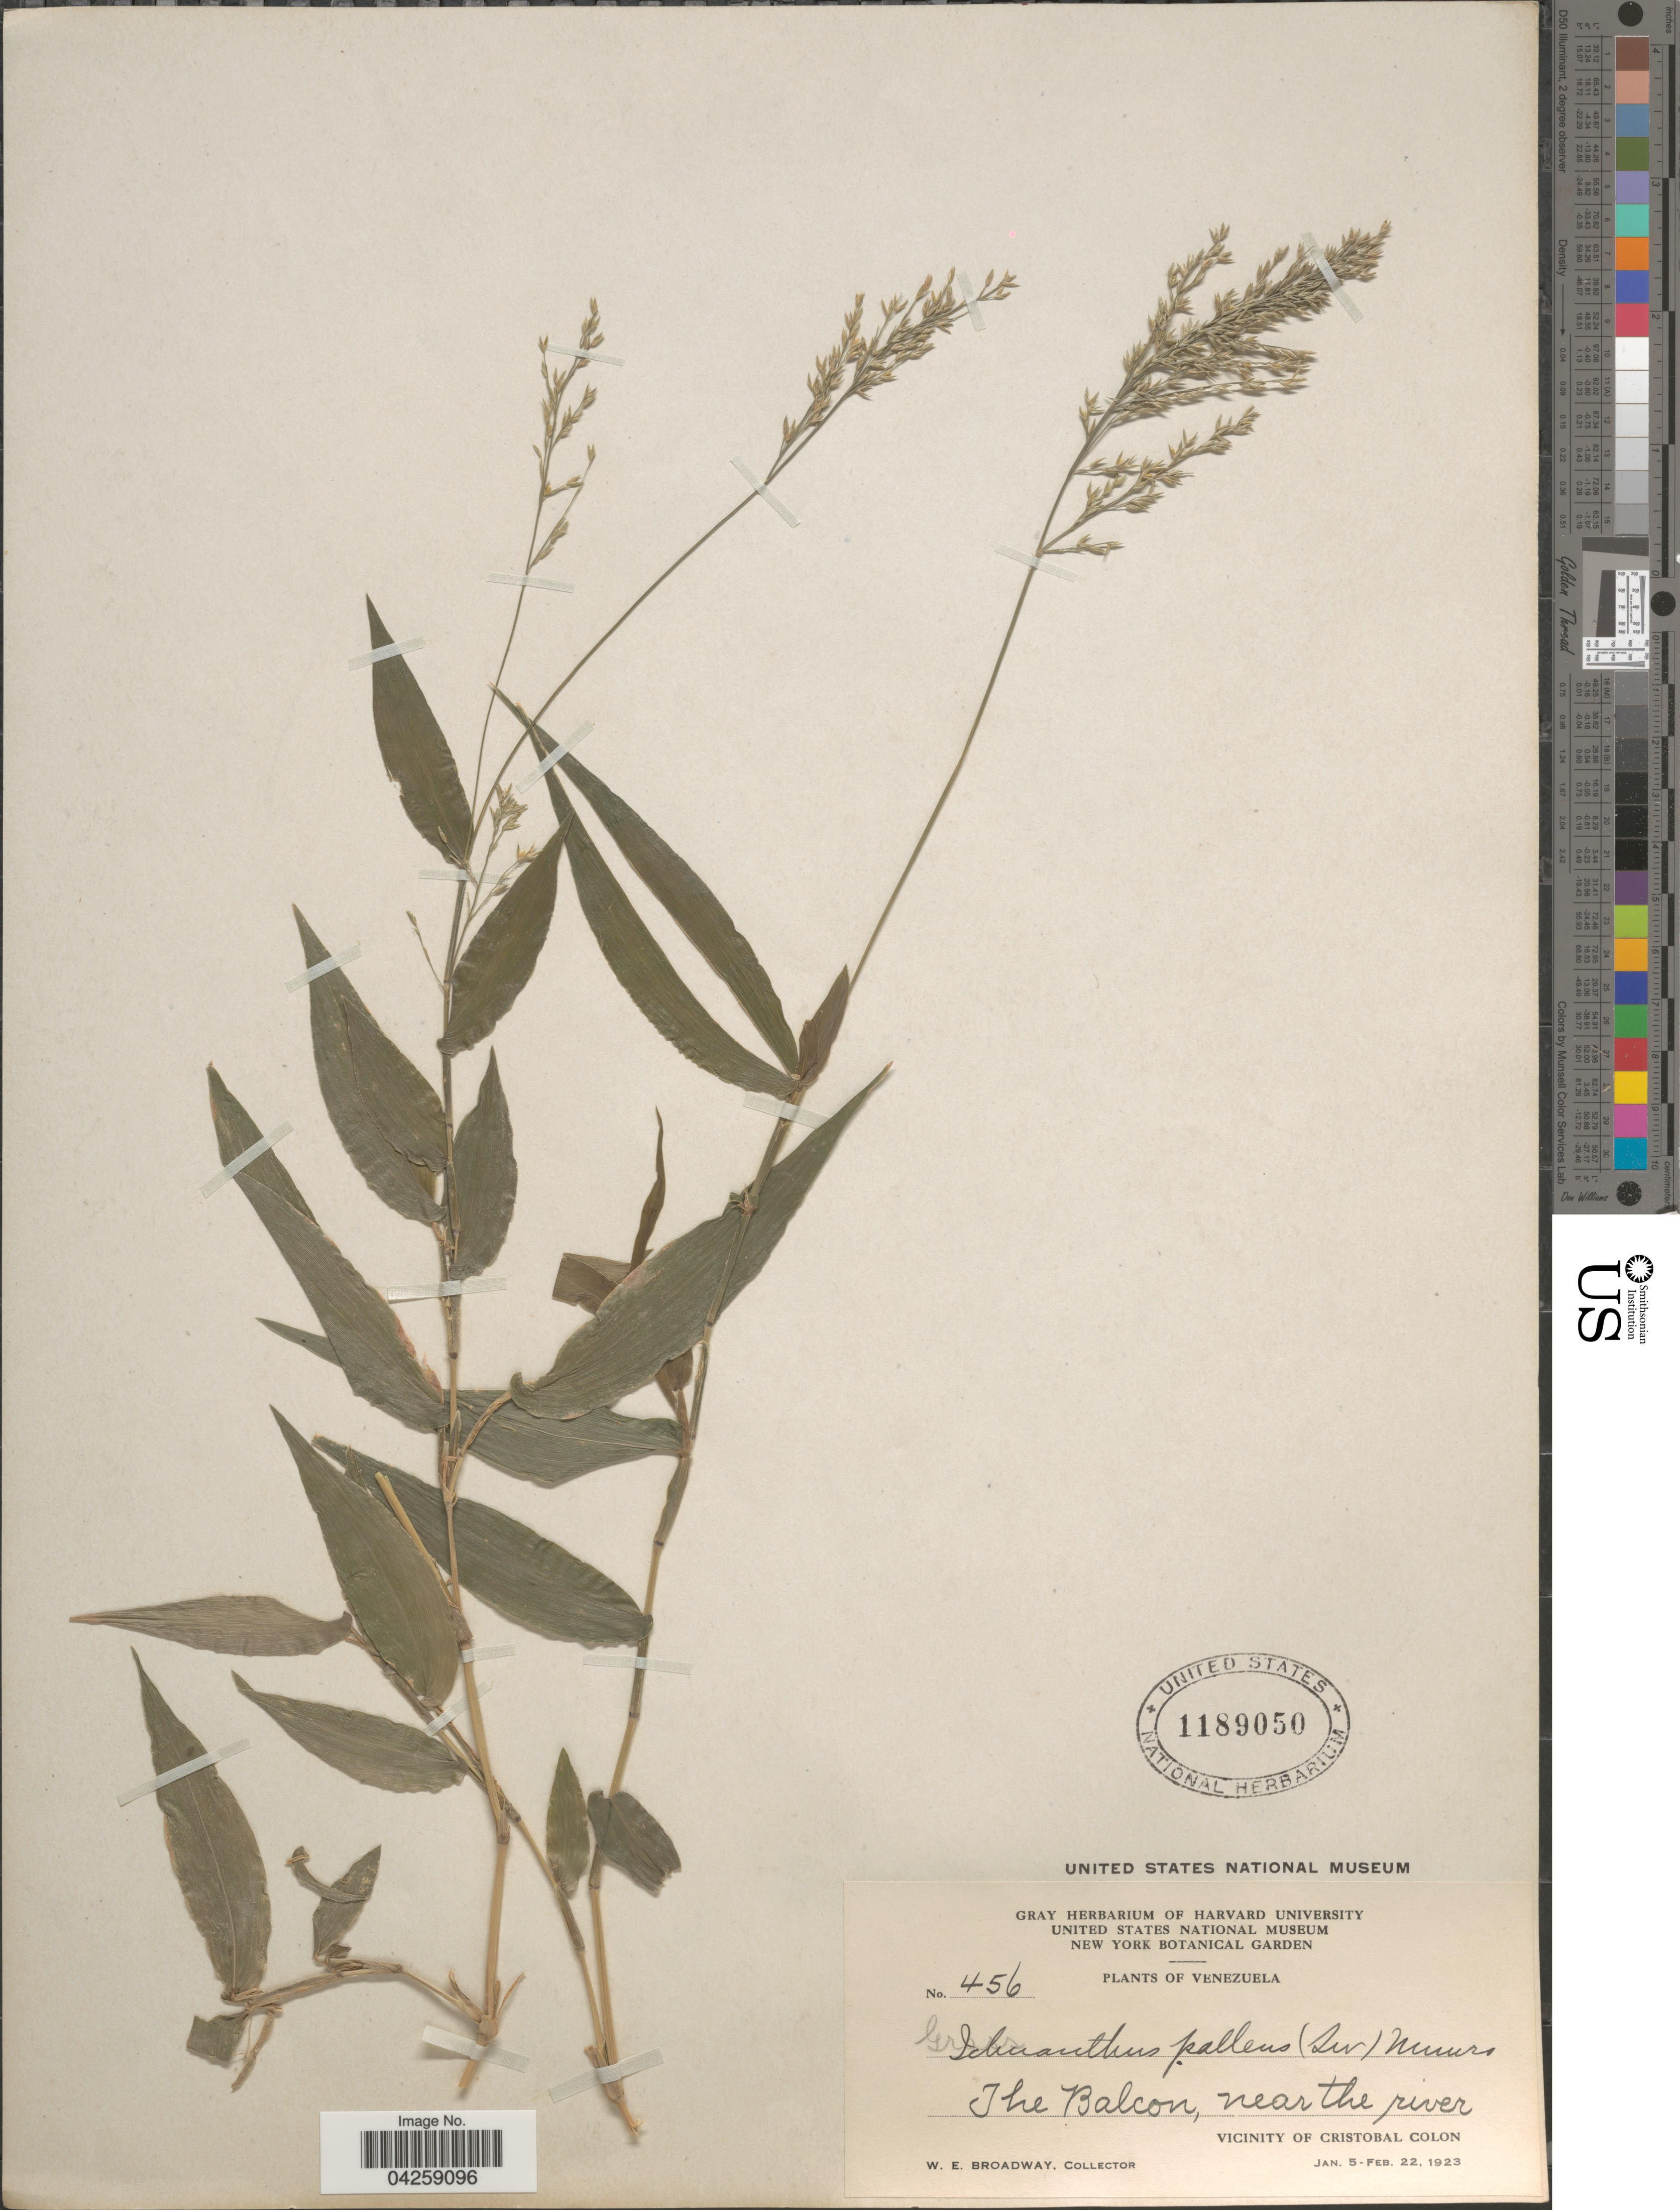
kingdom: Plantae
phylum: Tracheophyta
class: Liliopsida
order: Poales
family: Poaceae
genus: Ichnanthus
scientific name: Ichnanthus pallens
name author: (Sw.) Munro ex Benth.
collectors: W. E. Broadway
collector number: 456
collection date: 1923-01-05/1923-02-22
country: Venezuela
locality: The Balcon, near the river. Vicinity of Cristobal Colon.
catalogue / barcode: US 1189050